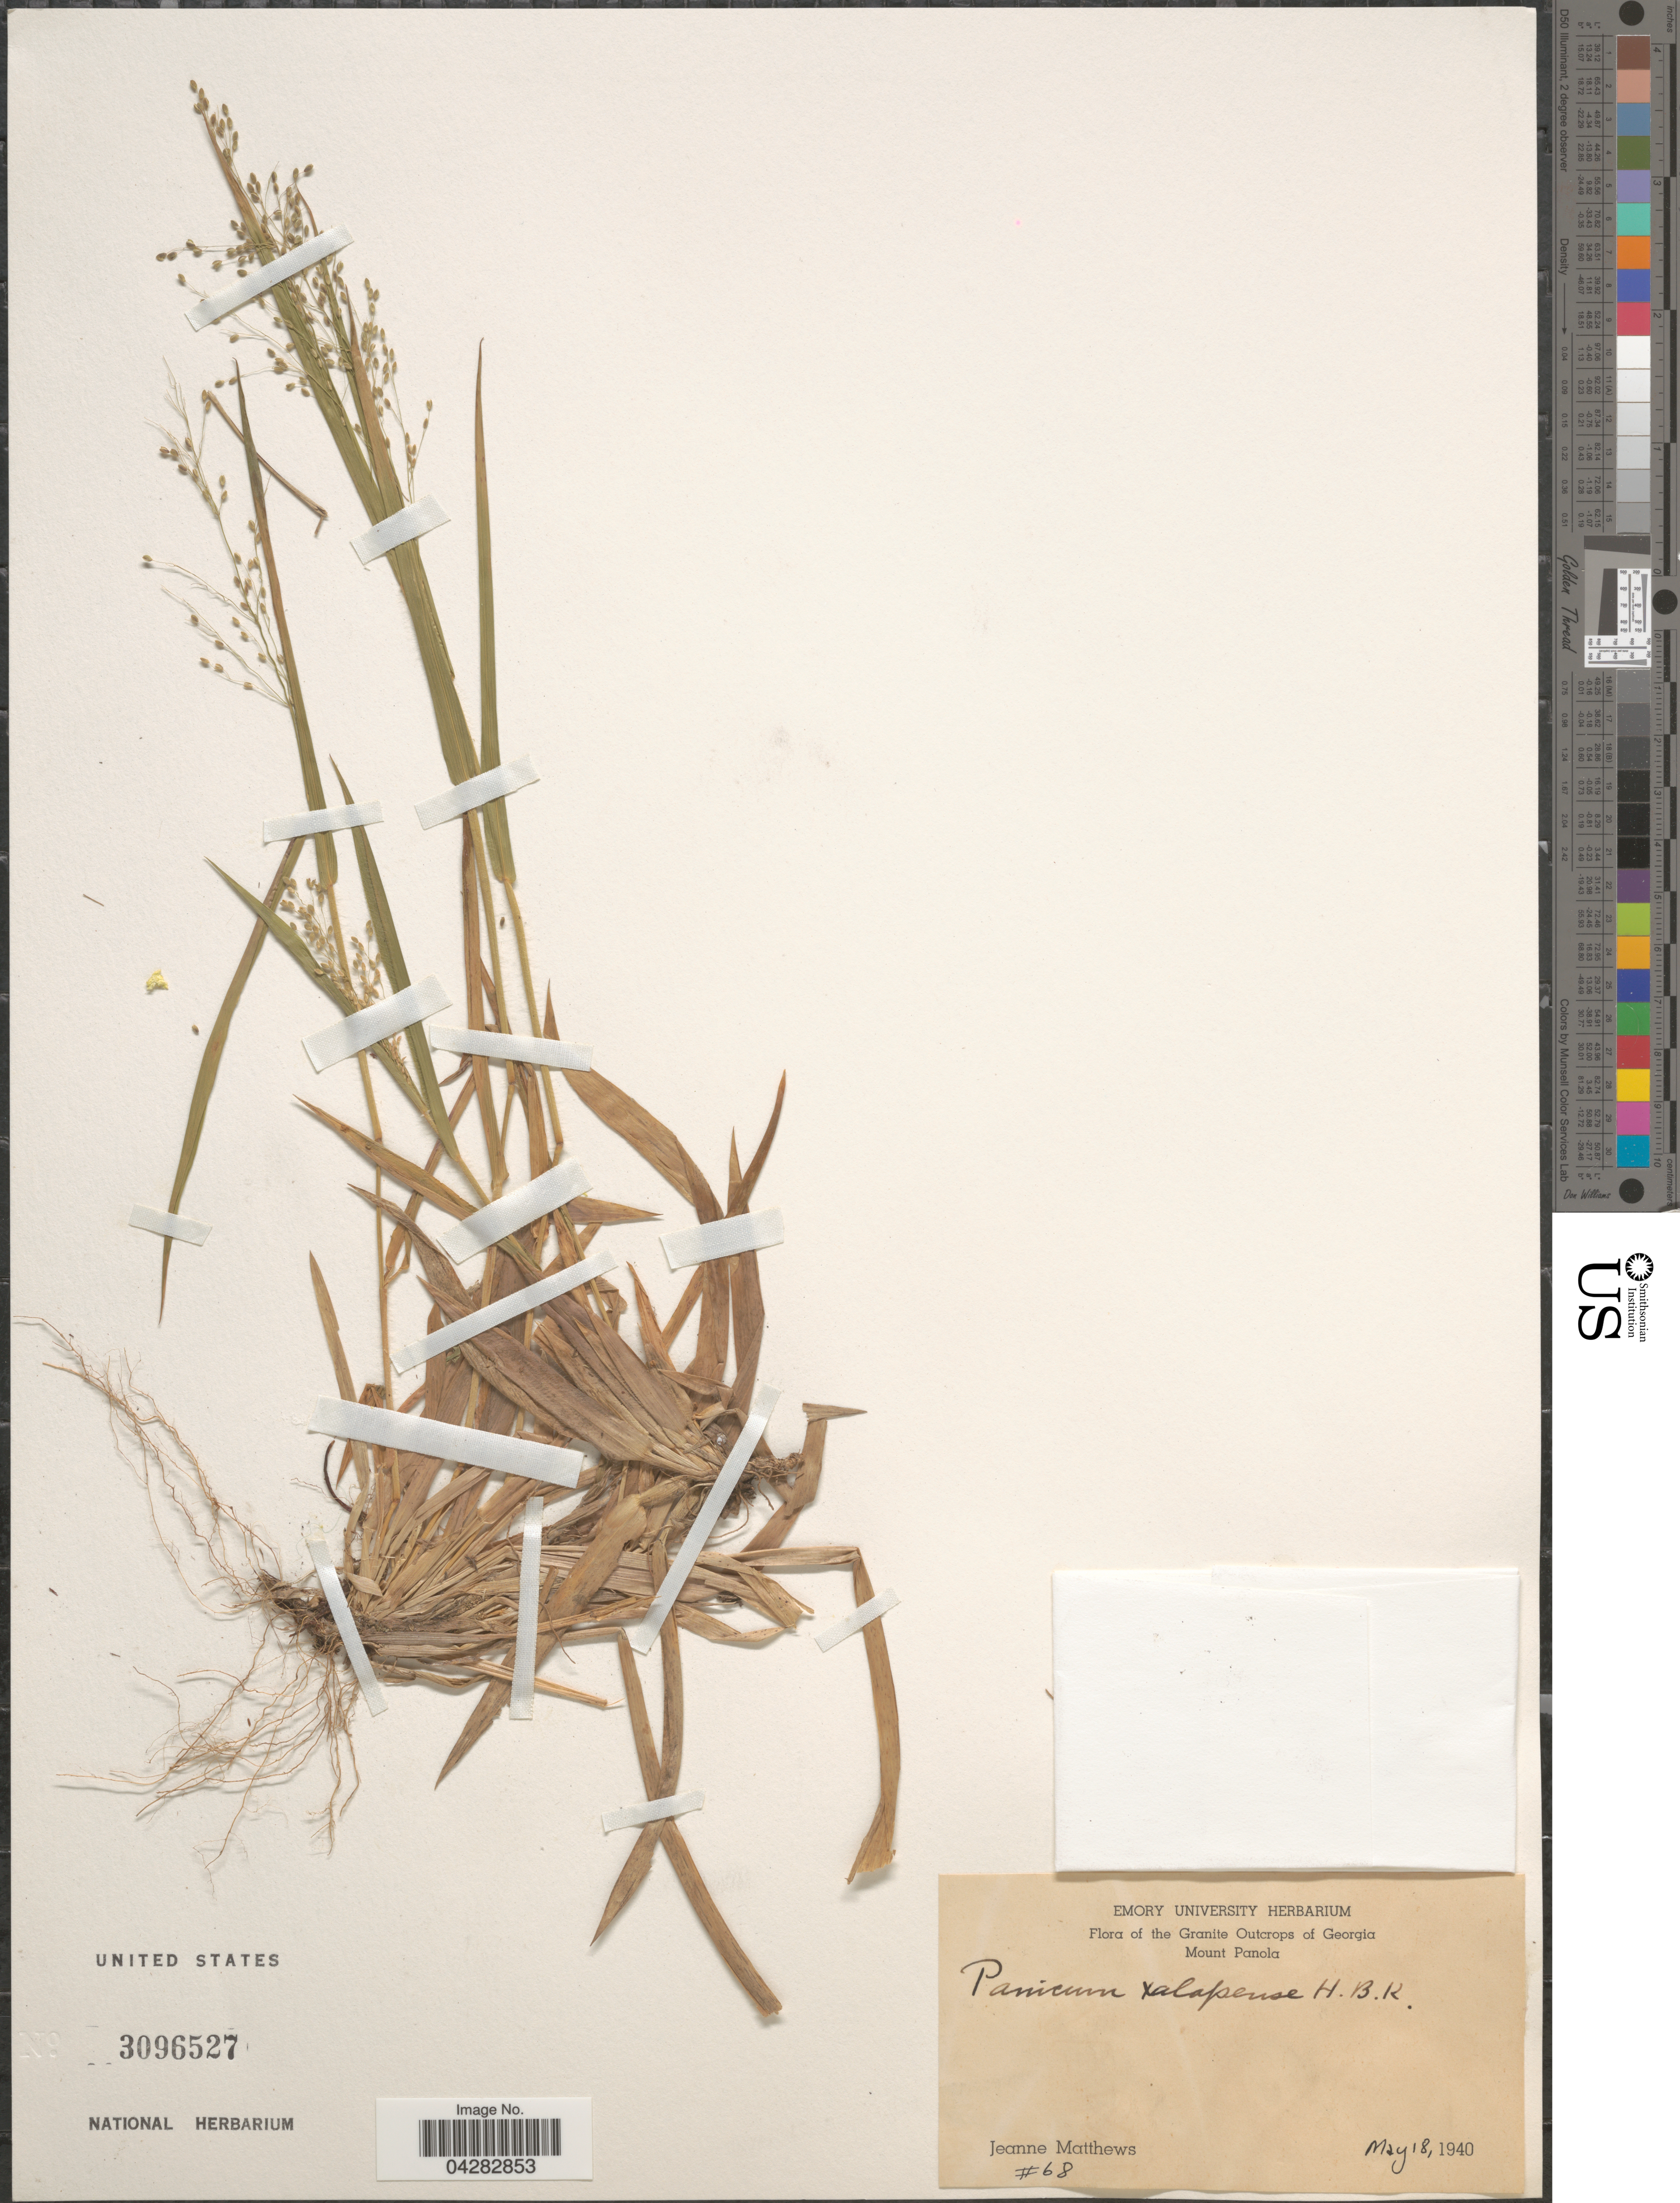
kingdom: Plantae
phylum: Tracheophyta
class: Liliopsida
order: Poales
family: Poaceae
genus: Dichanthelium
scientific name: Dichanthelium laxiflorum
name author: (Lam.) Gould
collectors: J. Matthews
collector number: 68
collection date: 1940-05-18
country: United States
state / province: Georgia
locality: Mount Panola.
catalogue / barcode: US 3096527